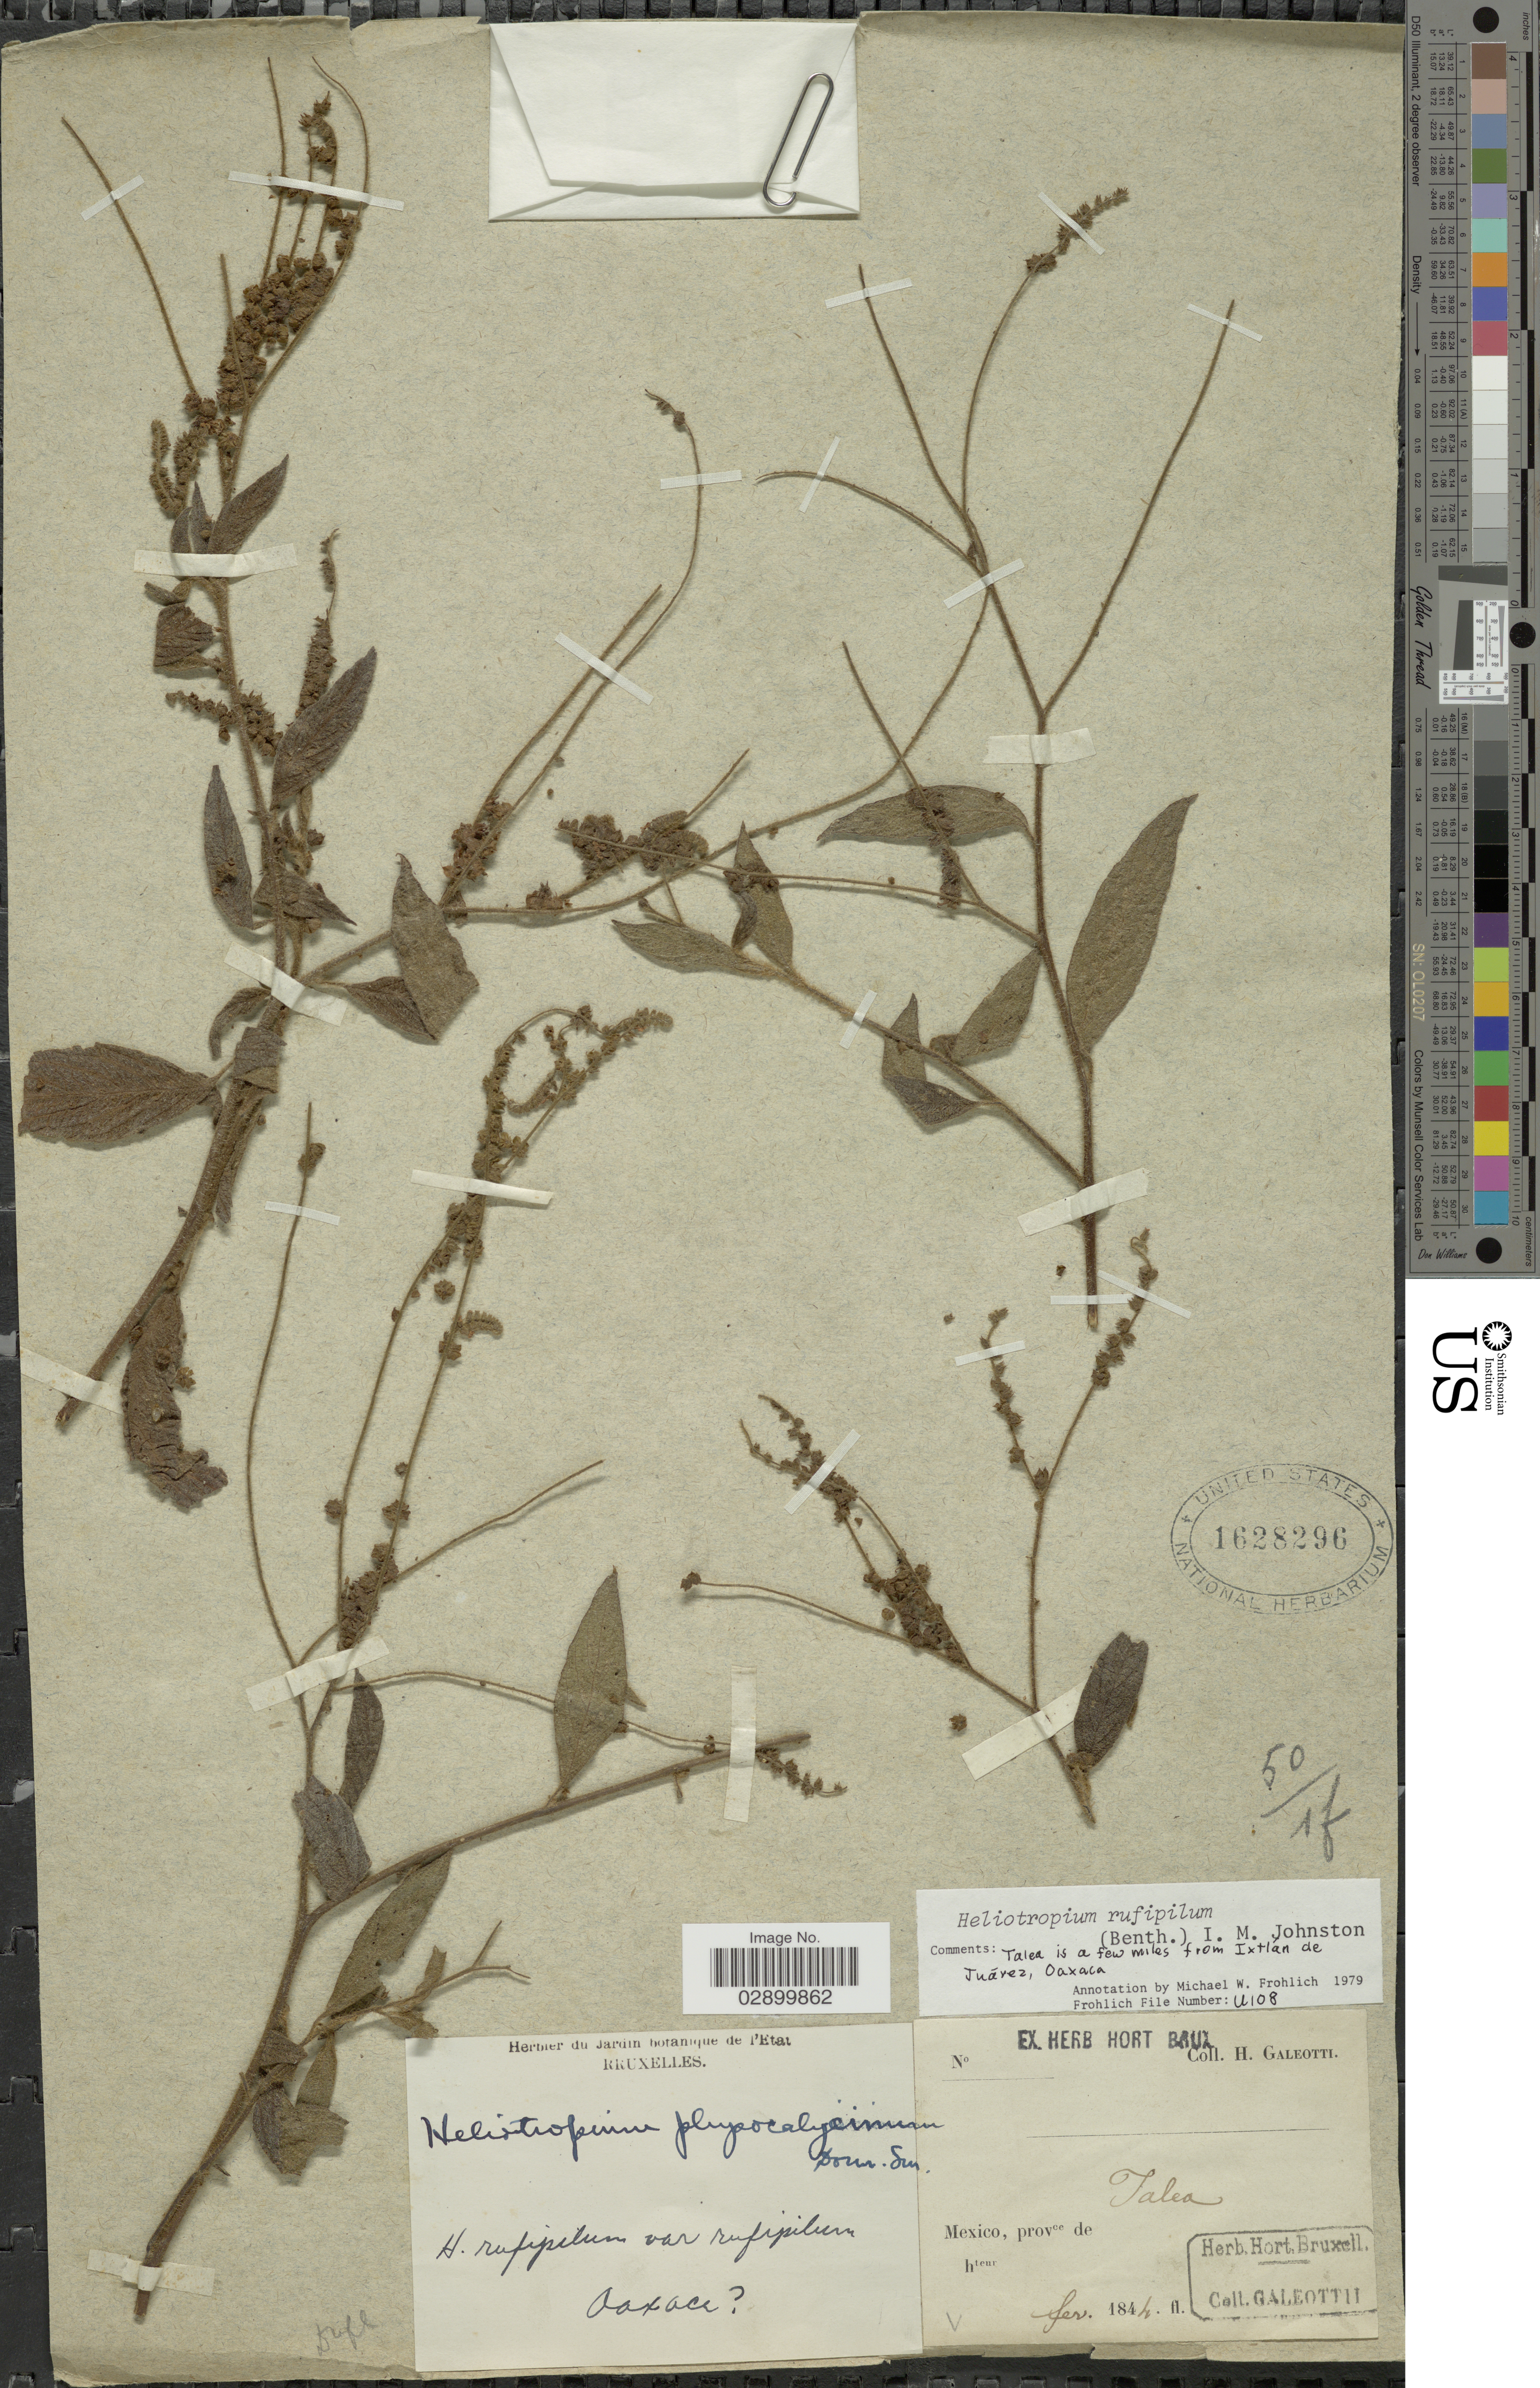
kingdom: Plantae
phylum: Tracheophyta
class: Magnoliopsida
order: Boraginales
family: Heliotropiaceae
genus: Heliotropium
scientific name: Heliotropium rufipilum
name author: (Benth.) I.M. Johnst.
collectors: H. G. Galeotti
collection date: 1844-02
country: Mexico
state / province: Oaxaca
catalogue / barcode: US 1628296